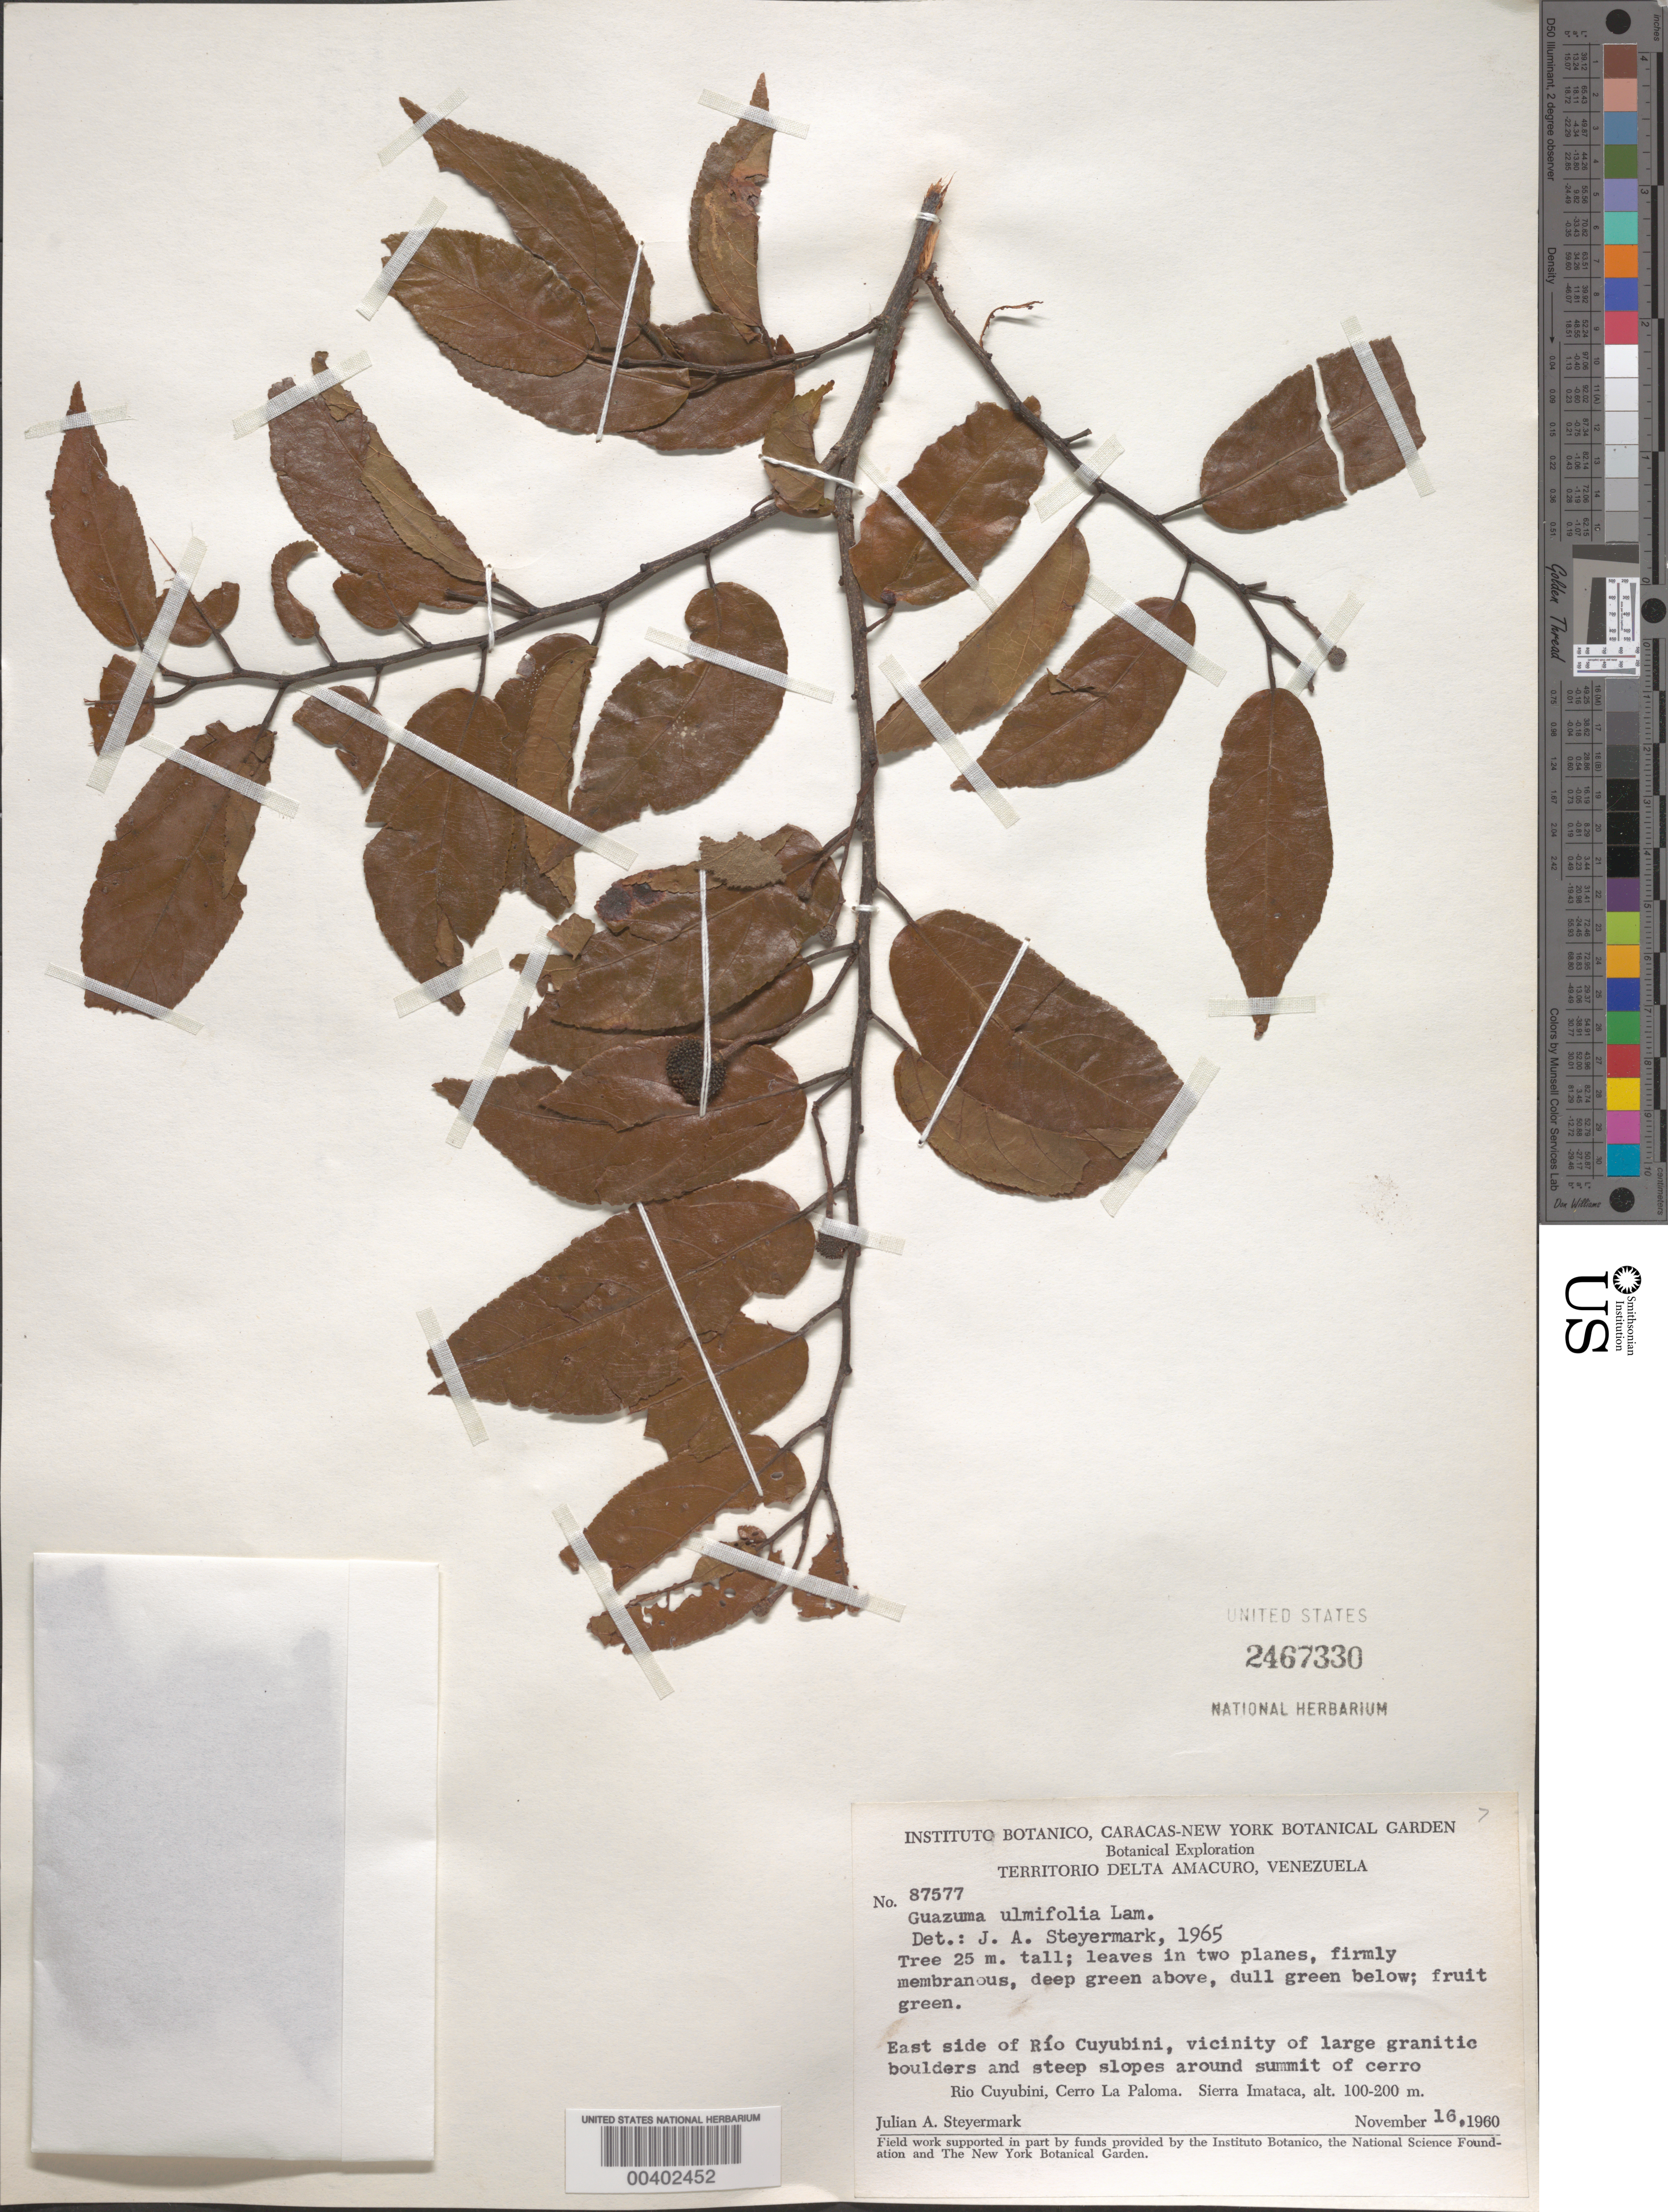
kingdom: Plantae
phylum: Tracheophyta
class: Magnoliopsida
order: Malvales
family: Malvaceae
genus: Guazuma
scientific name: Guazuma ulmifolia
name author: Lam.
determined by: Steyermark, Julian A., (VEN)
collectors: J. Steyermark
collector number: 87577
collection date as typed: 16 Nov 1960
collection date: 1960-11-16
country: Venezuela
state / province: Delta Amacuro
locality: E side of Río Cuyubini, Cerro La Paloma. Sierra Imataca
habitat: vicinity of large granitic boulders and steep slopes around summit of cerro.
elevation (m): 100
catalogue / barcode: US 2467330